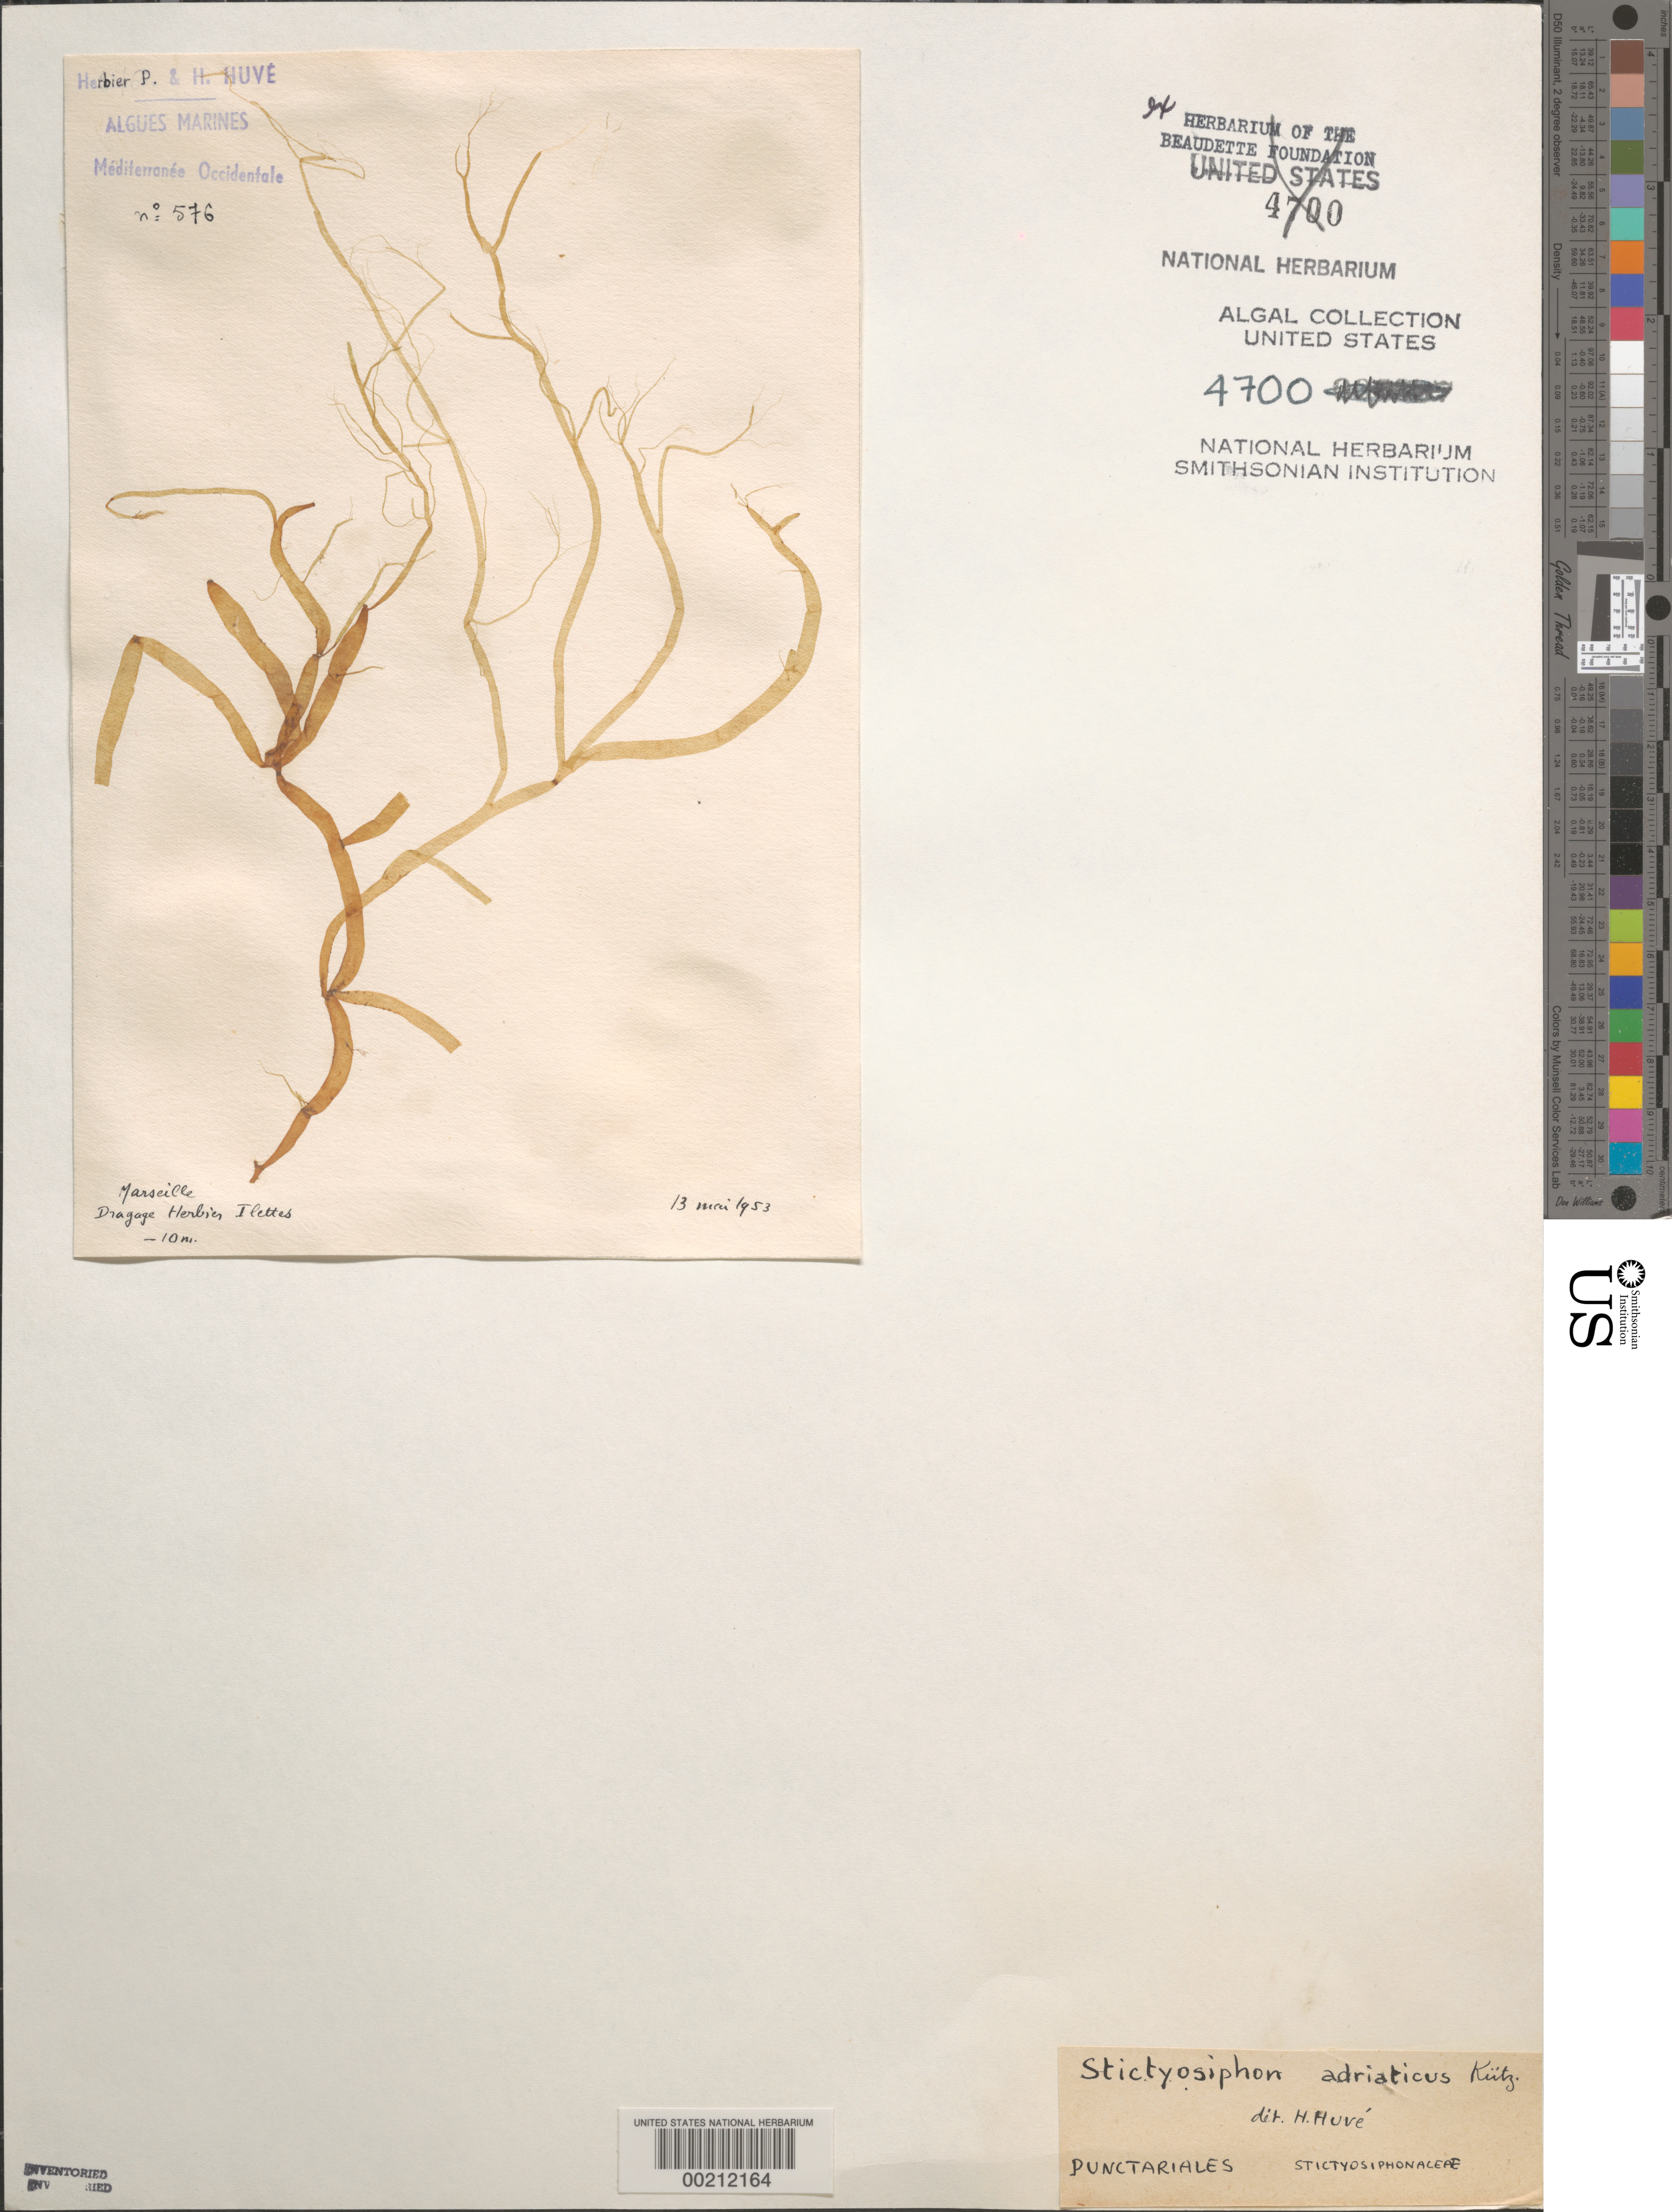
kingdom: Chromista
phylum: Ochrophyta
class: Phaeophyceae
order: Ectocarpales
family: Chordariaceae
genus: Stictyosiphon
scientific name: Stictyosiphon adriaticus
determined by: Huvé, H.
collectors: P. Huve & H. Huve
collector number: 576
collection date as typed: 13 May 1953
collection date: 1953-05-13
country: France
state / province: Provence-Alpes-Côte d'Azur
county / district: Bouches-Du-Rhône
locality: Marseille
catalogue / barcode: US 4700